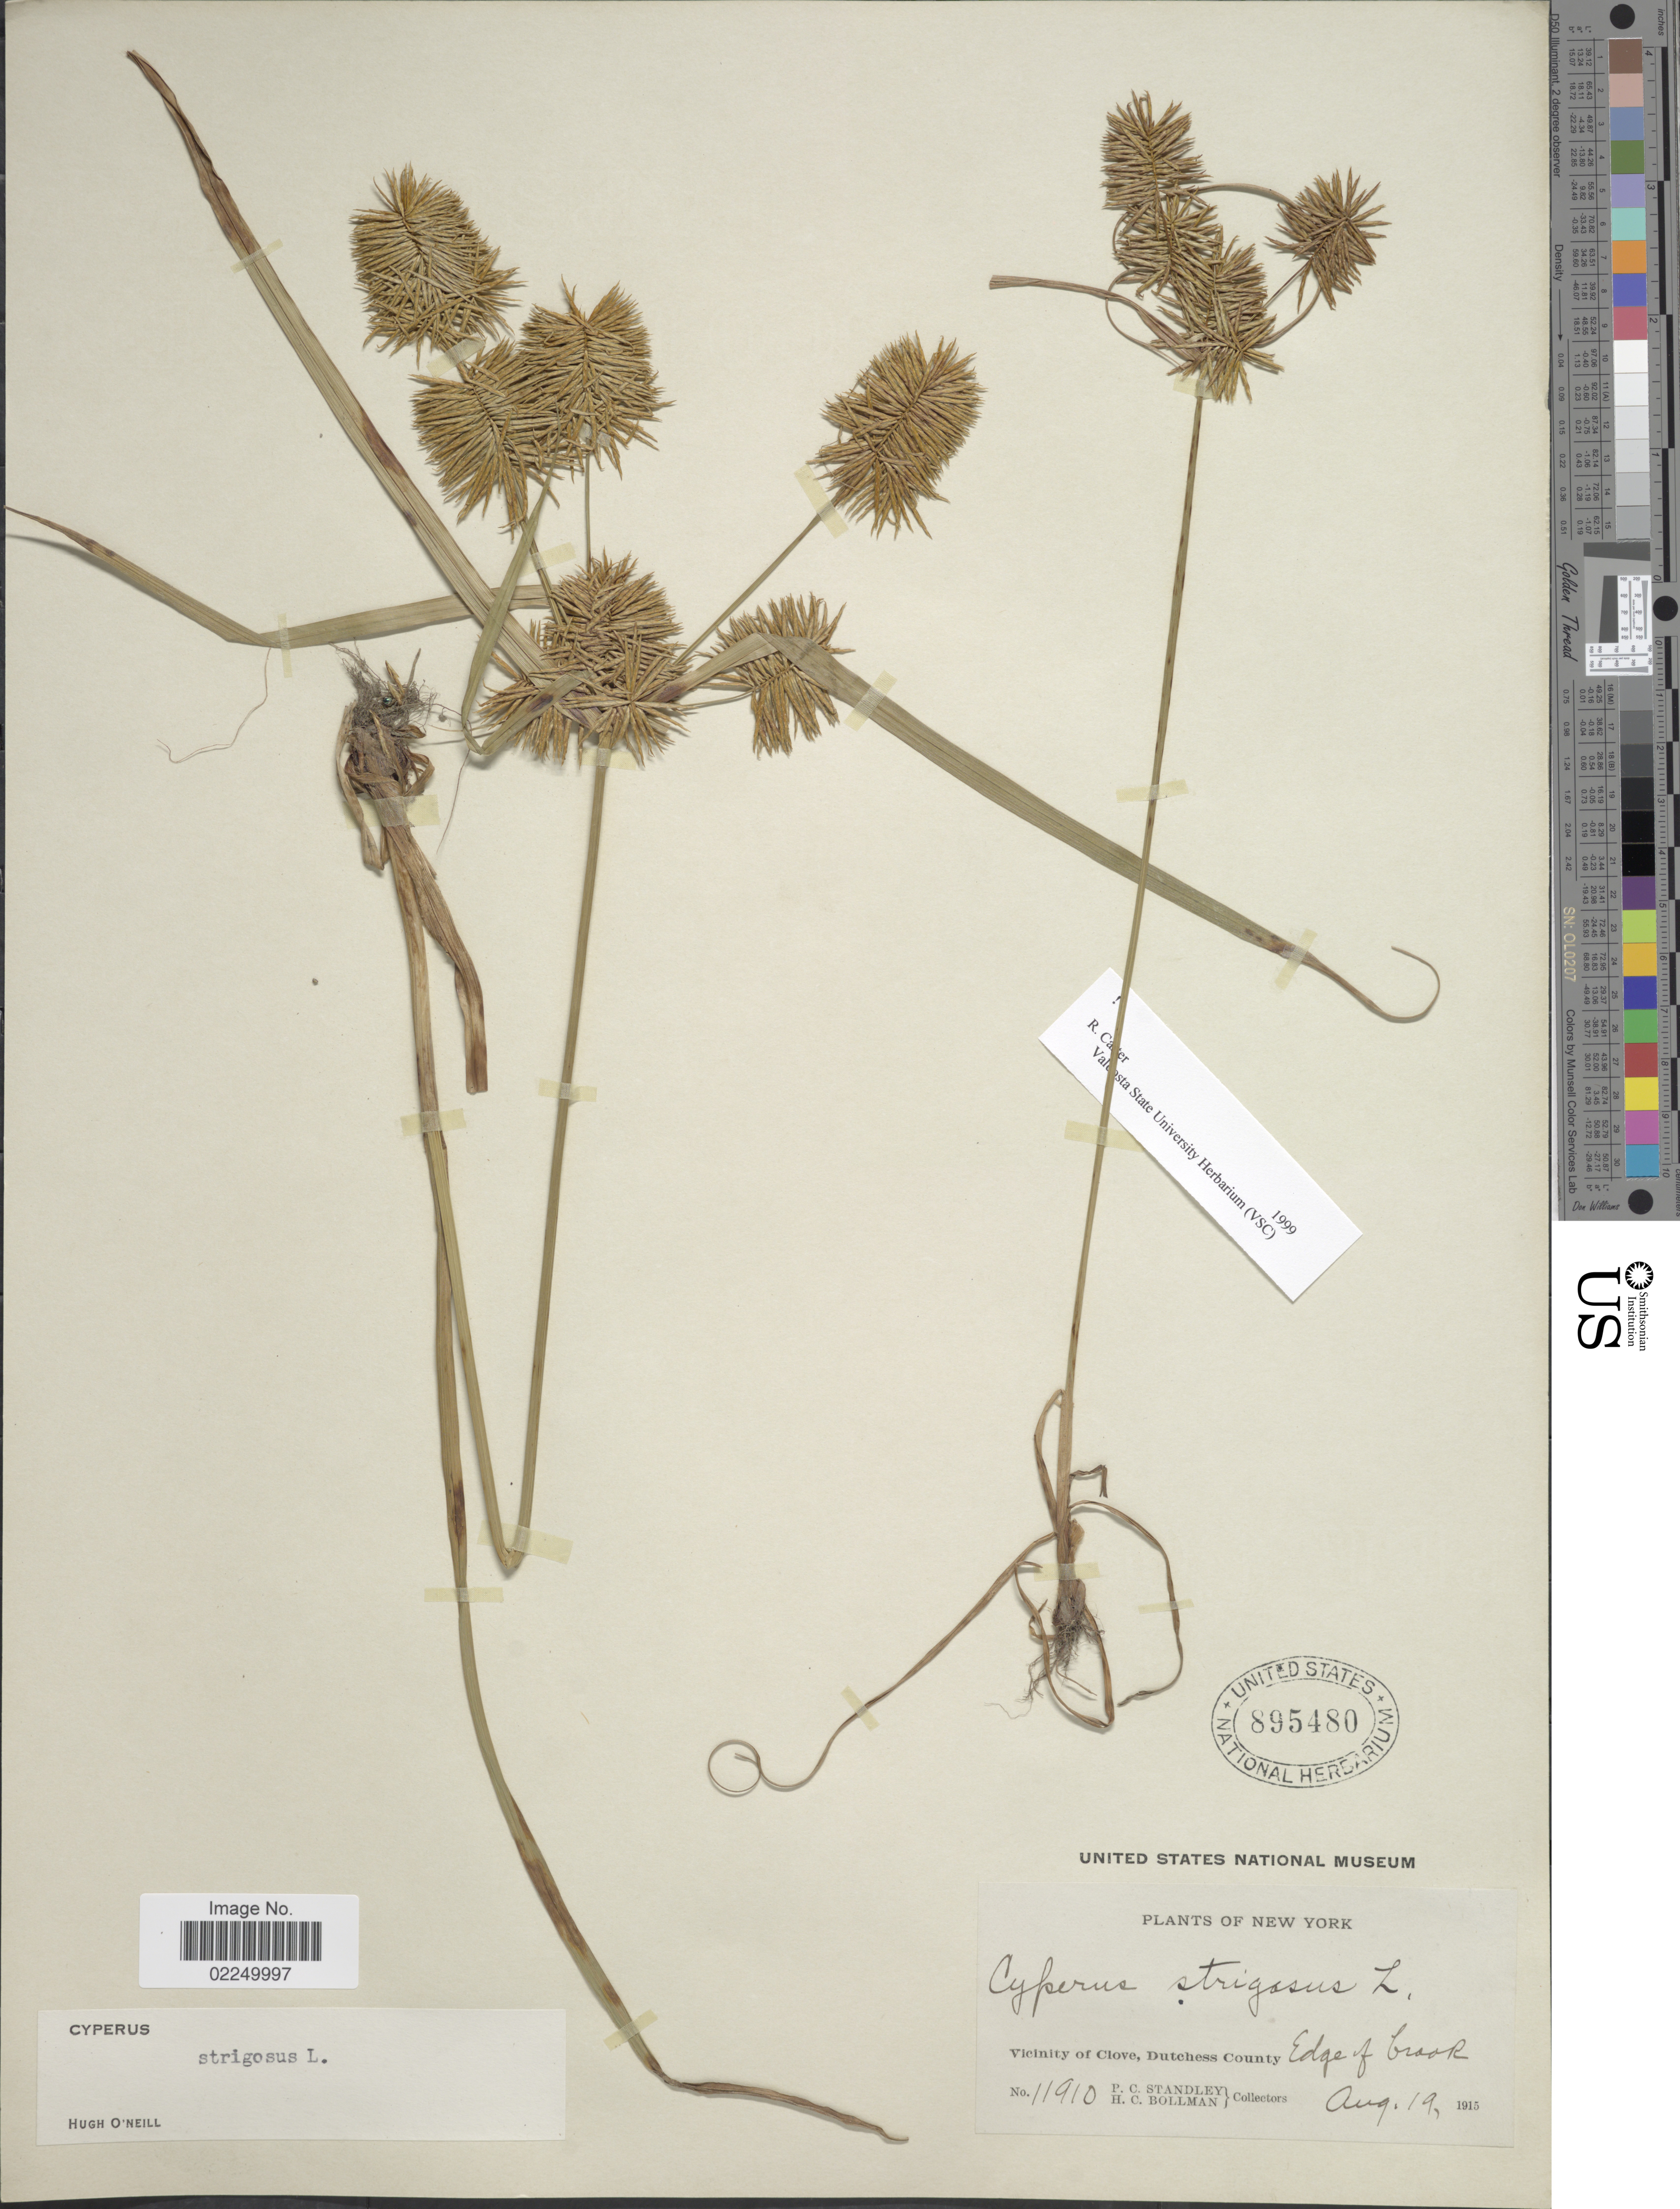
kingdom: Plantae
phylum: Tracheophyta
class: Liliopsida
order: Poales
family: Cyperaceae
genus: Cyperus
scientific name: Cyperus strigosus L.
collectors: P. C. Standley & H. C. Bollman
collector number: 11910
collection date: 1915-08-19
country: United States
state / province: New York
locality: Vicinity of Clove, Dutchess County, edge of brook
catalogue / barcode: US 895480